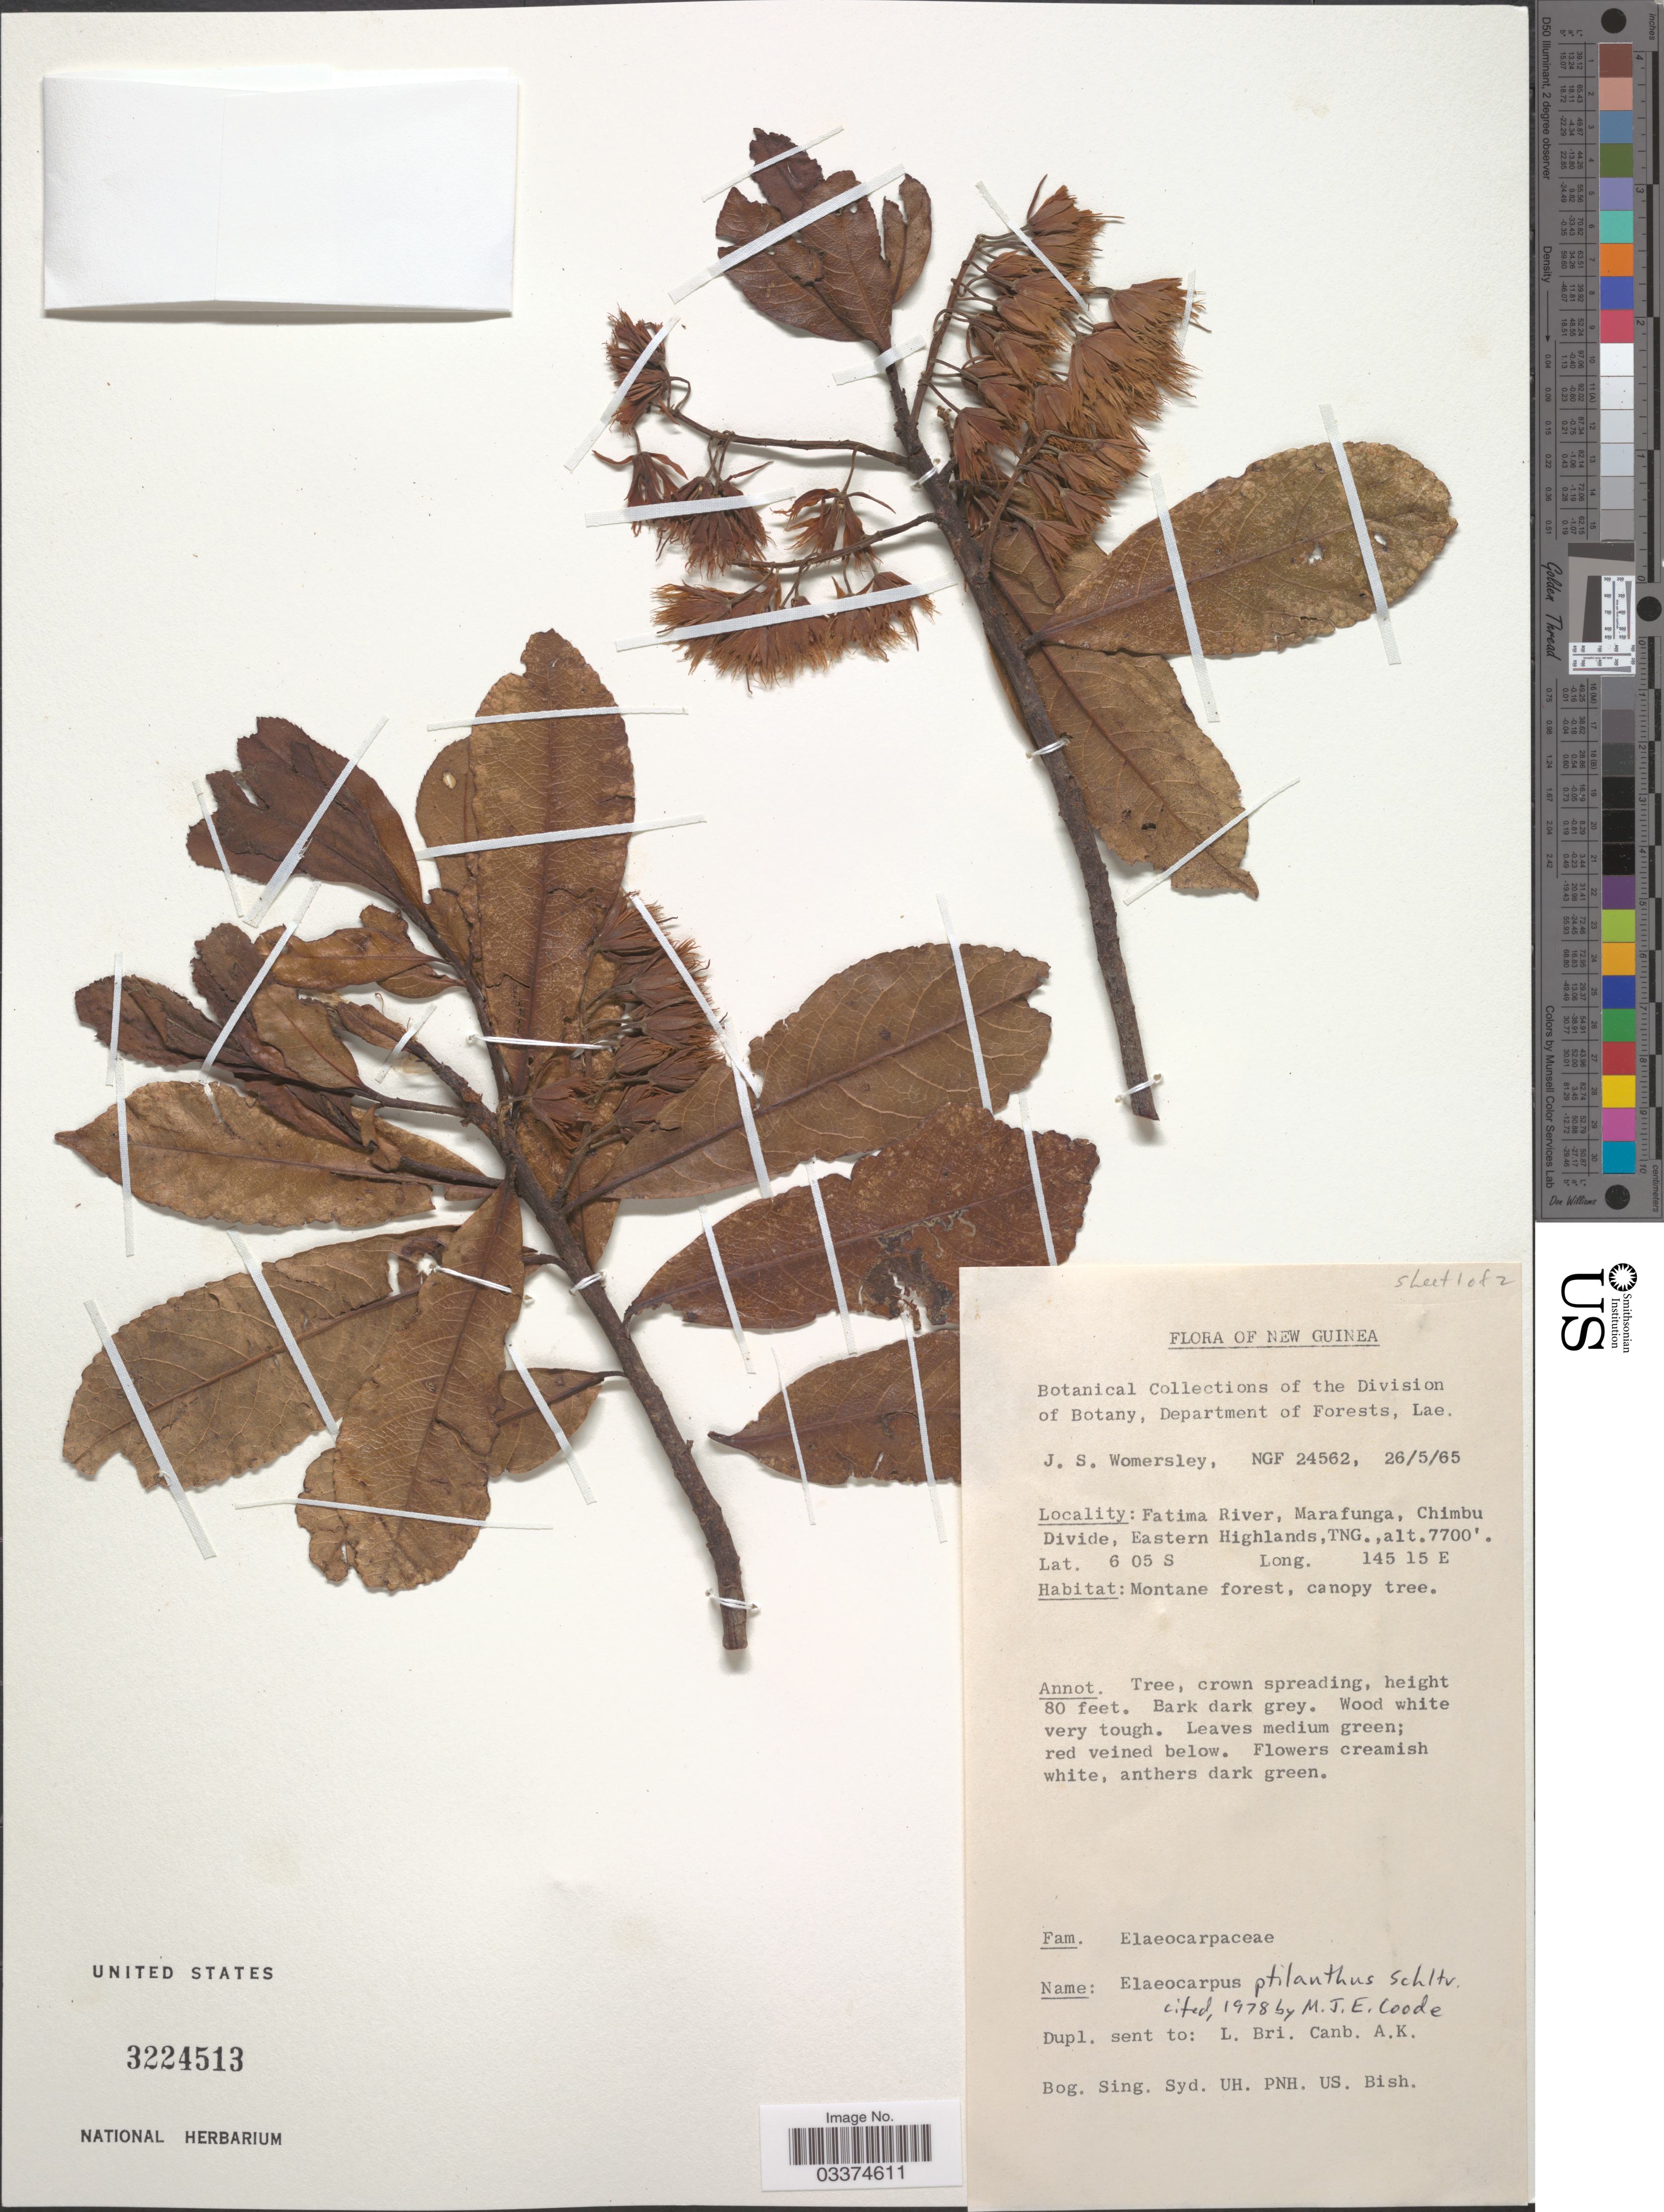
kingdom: Plantae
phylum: Tracheophyta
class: Magnoliopsida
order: Oxalidales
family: Elaeocarpaceae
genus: Elaeocarpus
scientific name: Elaeocarpus ptilanthus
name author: Schltr.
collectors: J. S. Womersley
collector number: NGF24562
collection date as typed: Transcribed d/m/y: 26/5/65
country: Papua New Guinea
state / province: Chimbu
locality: New Guinea, Fatima River, Marafunga, Chimbu Divide, Eastern Highlands, TNG.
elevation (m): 2347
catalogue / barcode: US 3224513